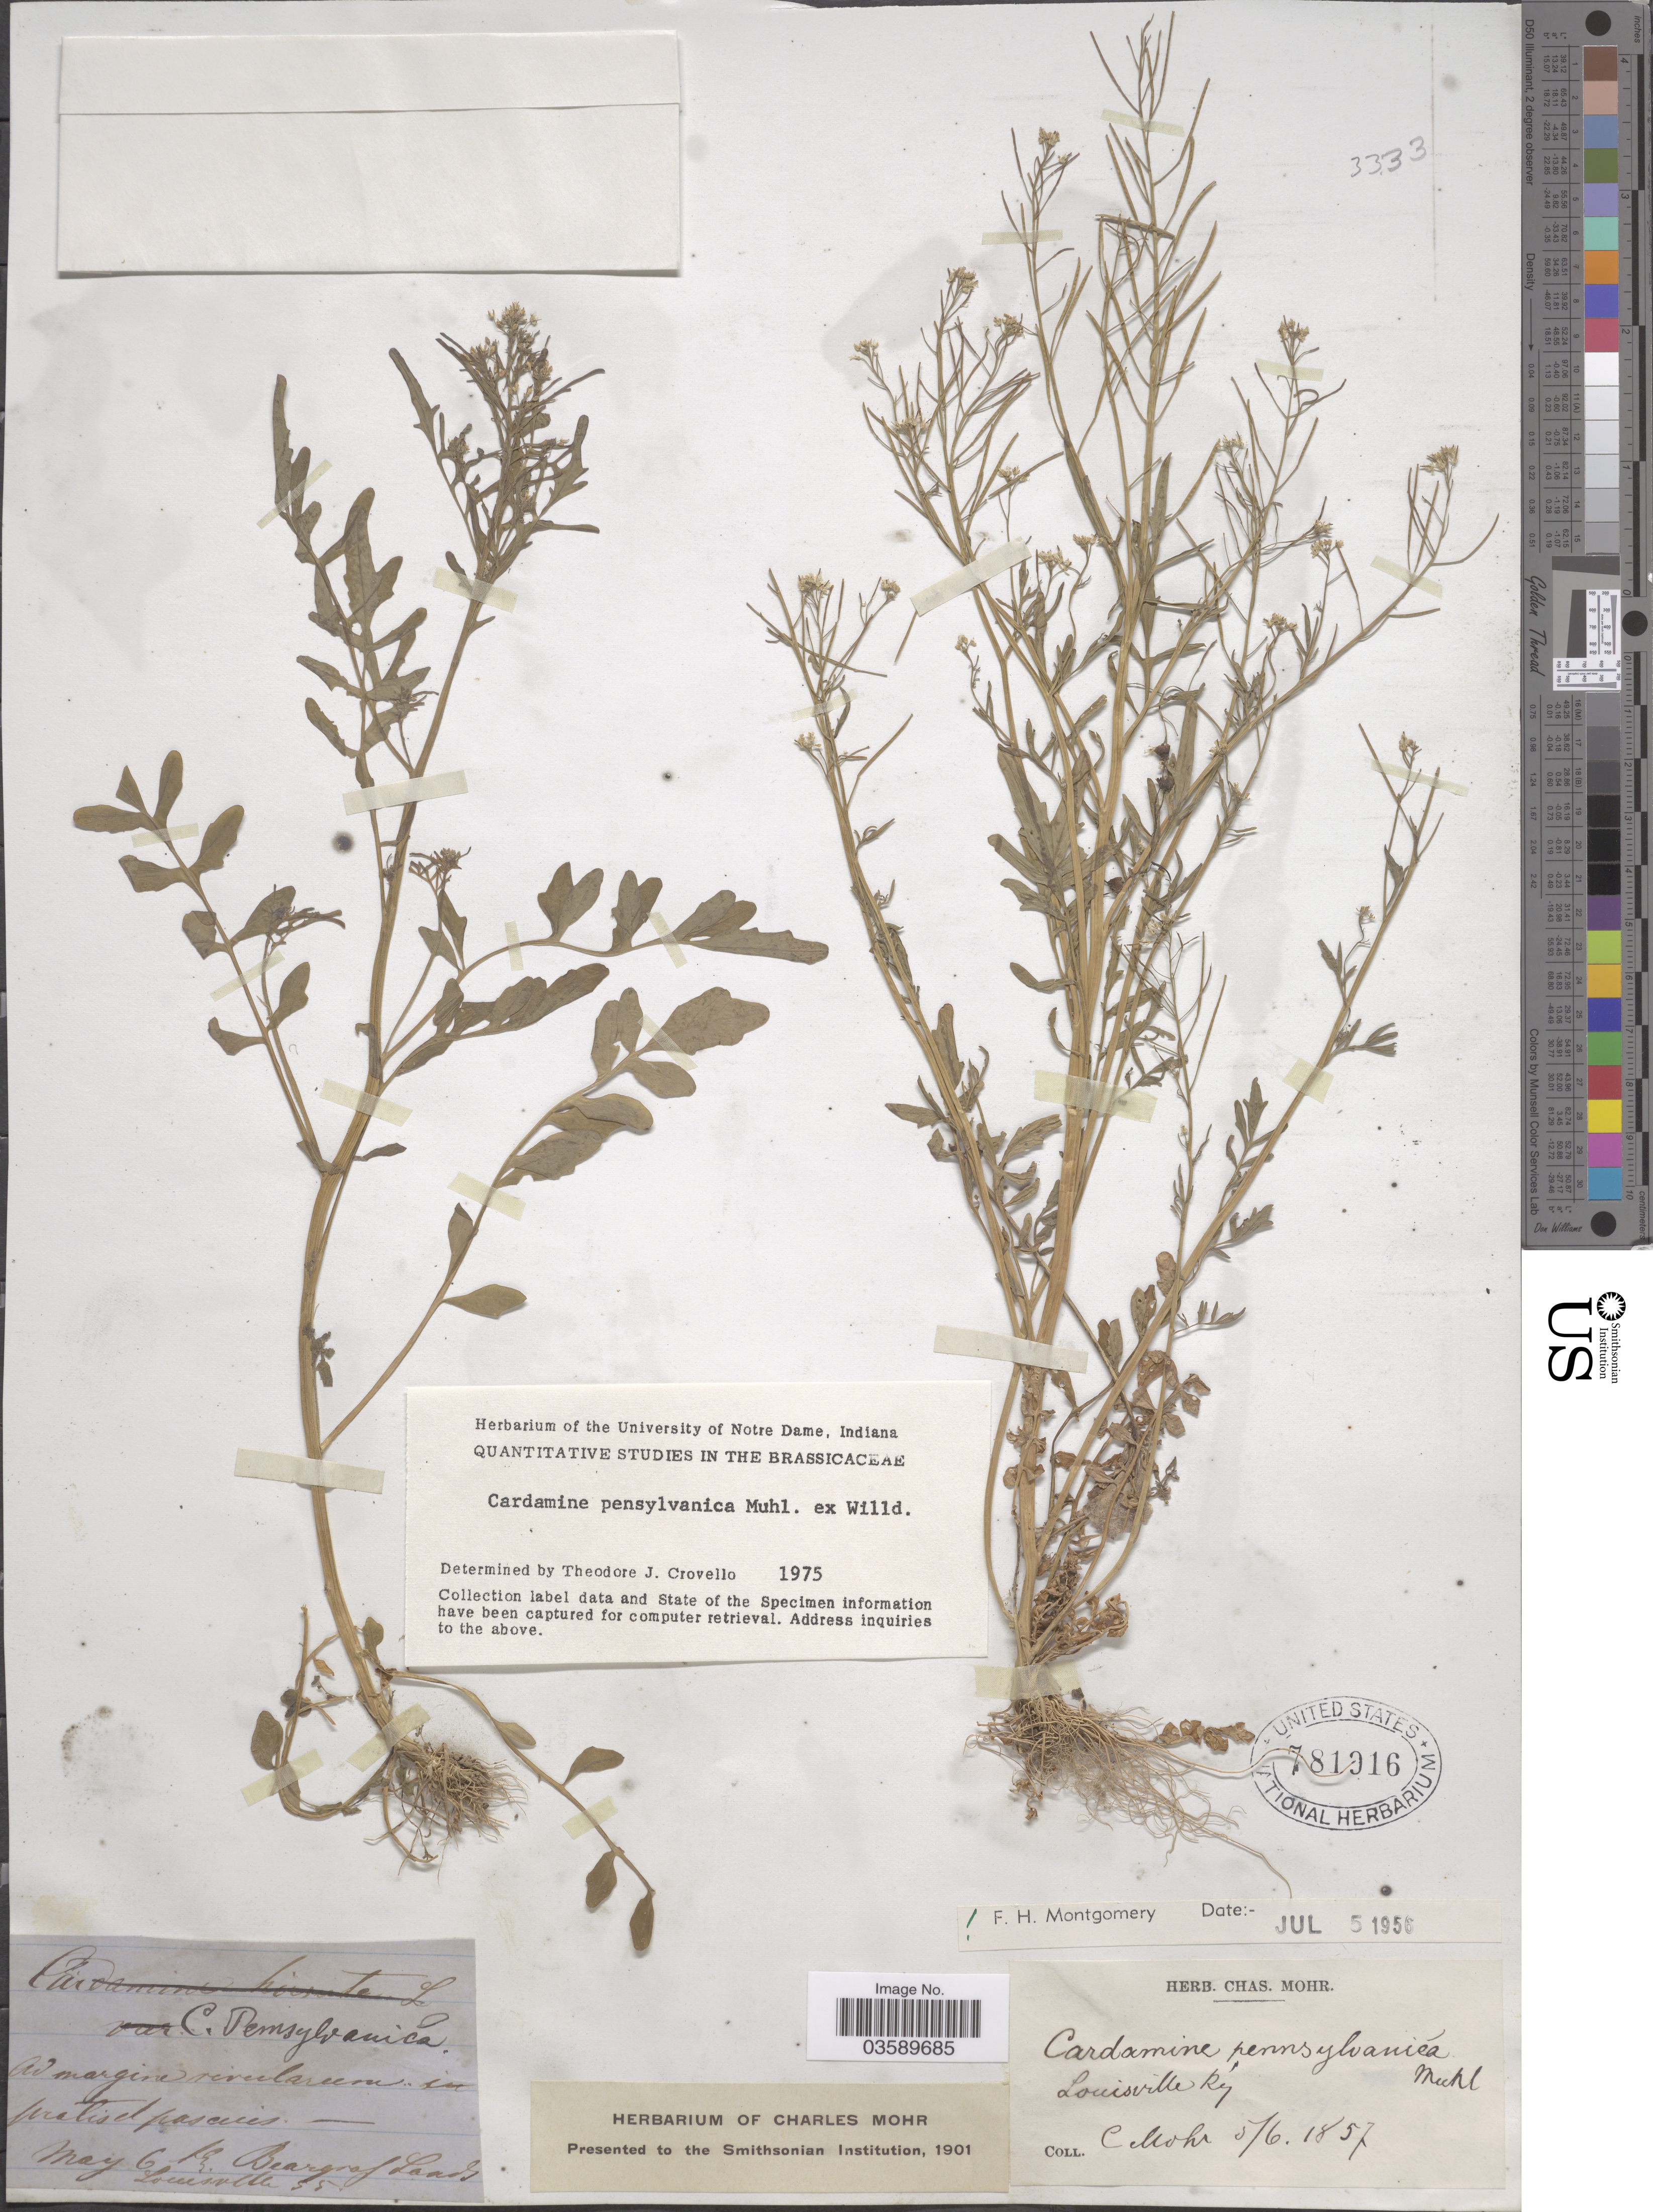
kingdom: Plantae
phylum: Tracheophyta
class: Magnoliopsida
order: Brassicales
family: Brassicaceae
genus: Cardamine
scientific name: Cardamine pensylvanica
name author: Muhl. ex Willd.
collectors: Mohr, C. T. (herbarium)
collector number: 55*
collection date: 1857-05-06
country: United States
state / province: Kentucky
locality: Louisville.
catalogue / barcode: US 781916